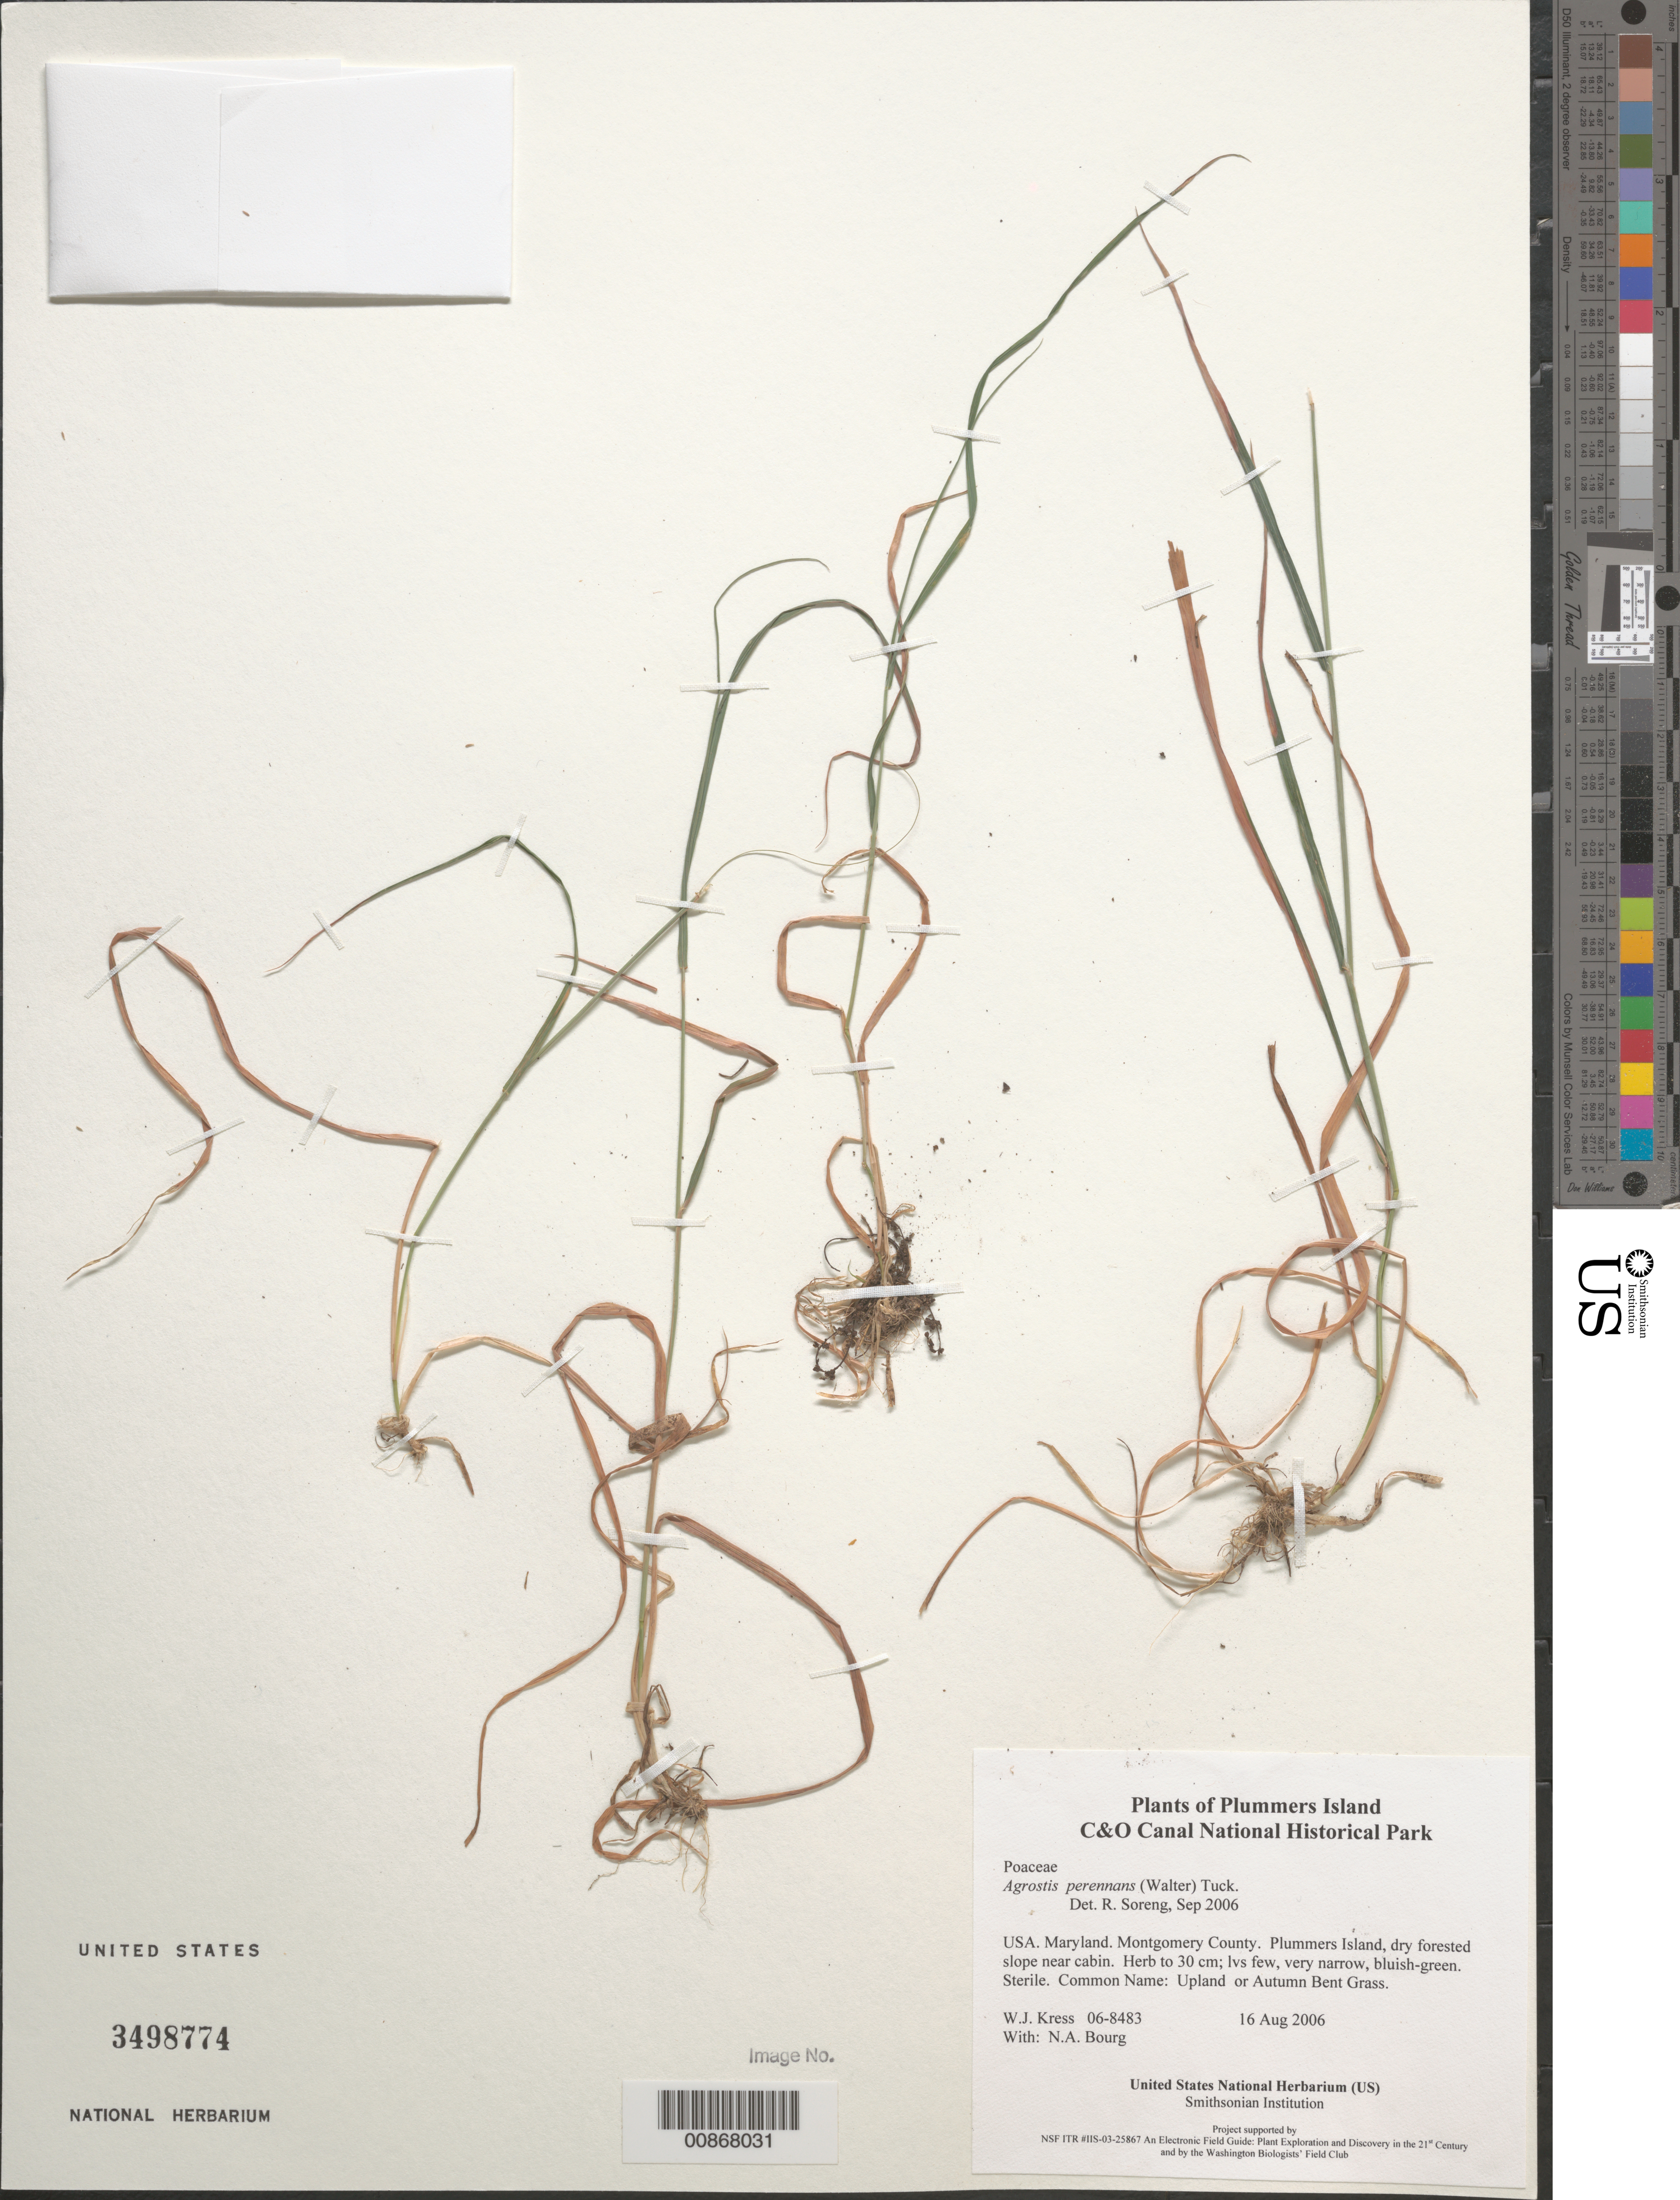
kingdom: Plantae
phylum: Tracheophyta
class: Liliopsida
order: Poales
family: Poaceae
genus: Agrostis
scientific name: Agrostis perennans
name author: (Walter) Tuck.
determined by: Soreng, Robert J., Research Associate (BOT), Smithsonian Institution - National Museum of Natural History (UNITED STATES)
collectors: W. J. Kress & N. A. Bourg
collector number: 06-8483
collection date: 2006-08-16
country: United States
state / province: Maryland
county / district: Montgomery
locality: Chesapeake and Ohio Canal National Historical Park, Plummers Island, dry forested slope near cabin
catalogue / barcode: US 3498774